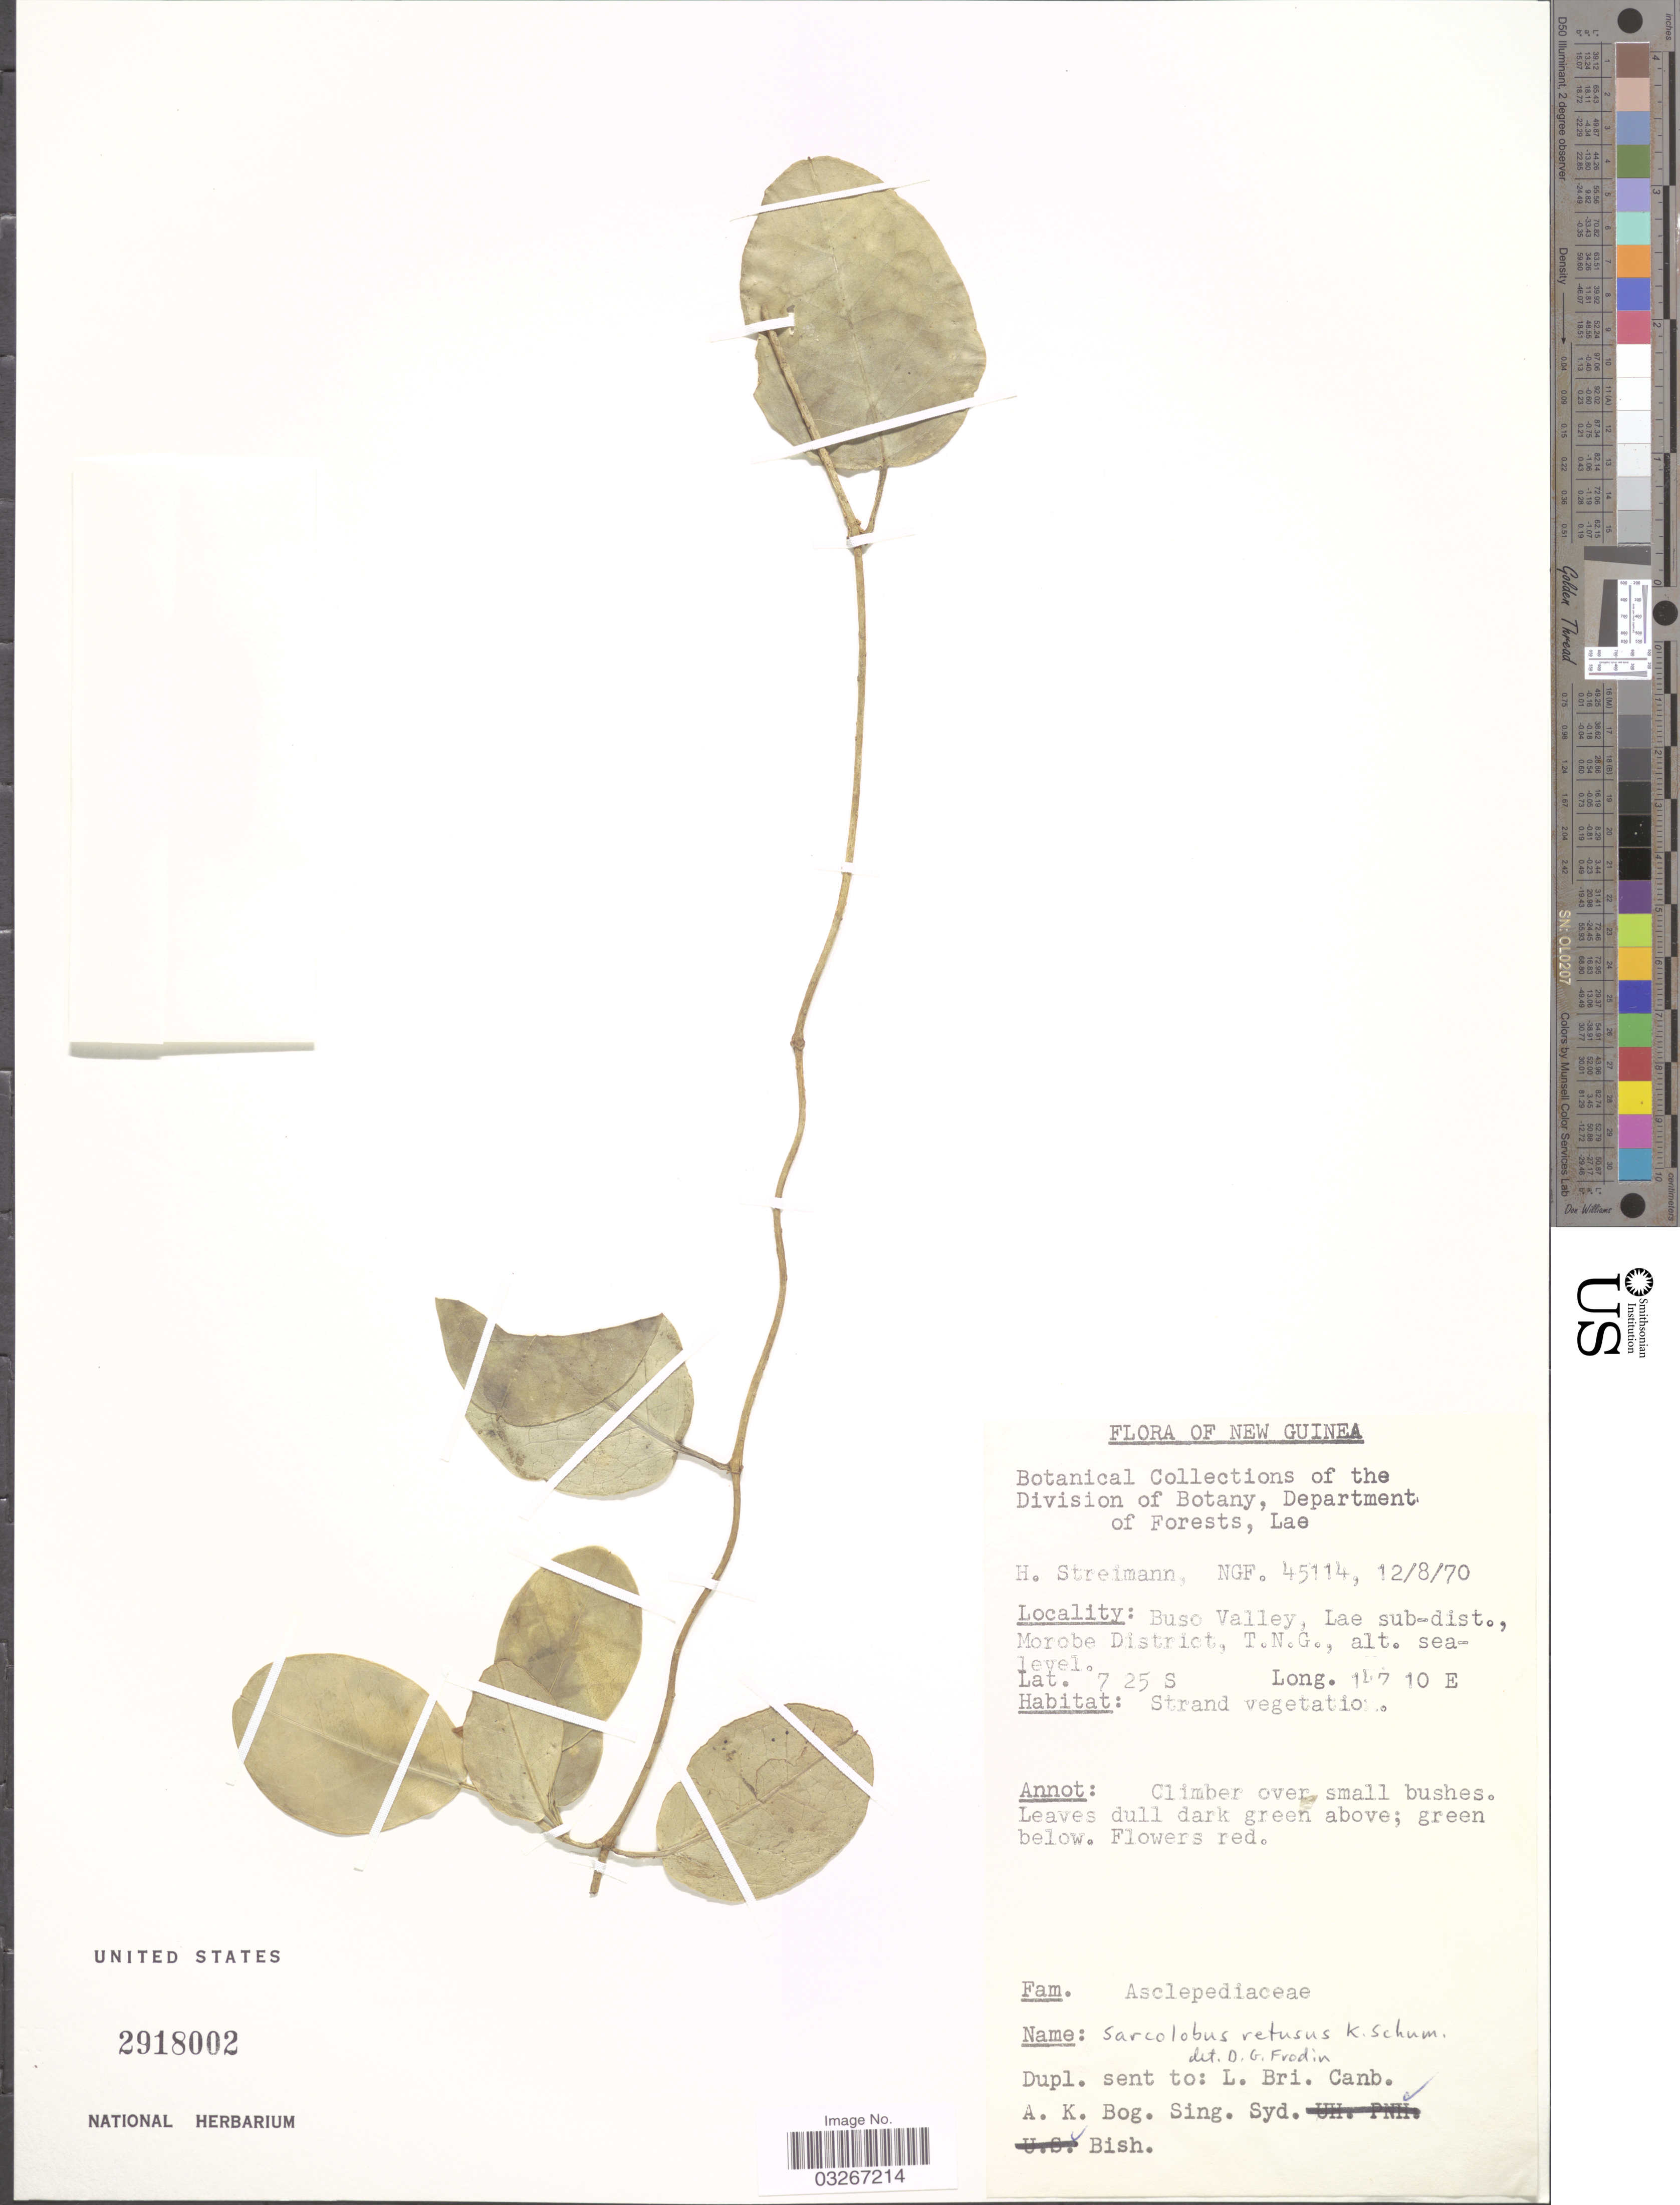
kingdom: Plantae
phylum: Tracheophyta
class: Magnoliopsida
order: Gentianales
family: Apocynaceae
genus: Sarcolobus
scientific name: Sarcolobus retusus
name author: K. Schum.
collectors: H. Streimann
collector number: NGF45114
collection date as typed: Transcribed d/m/y: 12/8/70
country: Papua New Guinea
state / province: Morobe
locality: New Guinea. Buso Valley, Lae sub-dist., Morobe District, T.N.G.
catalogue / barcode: US 2918002